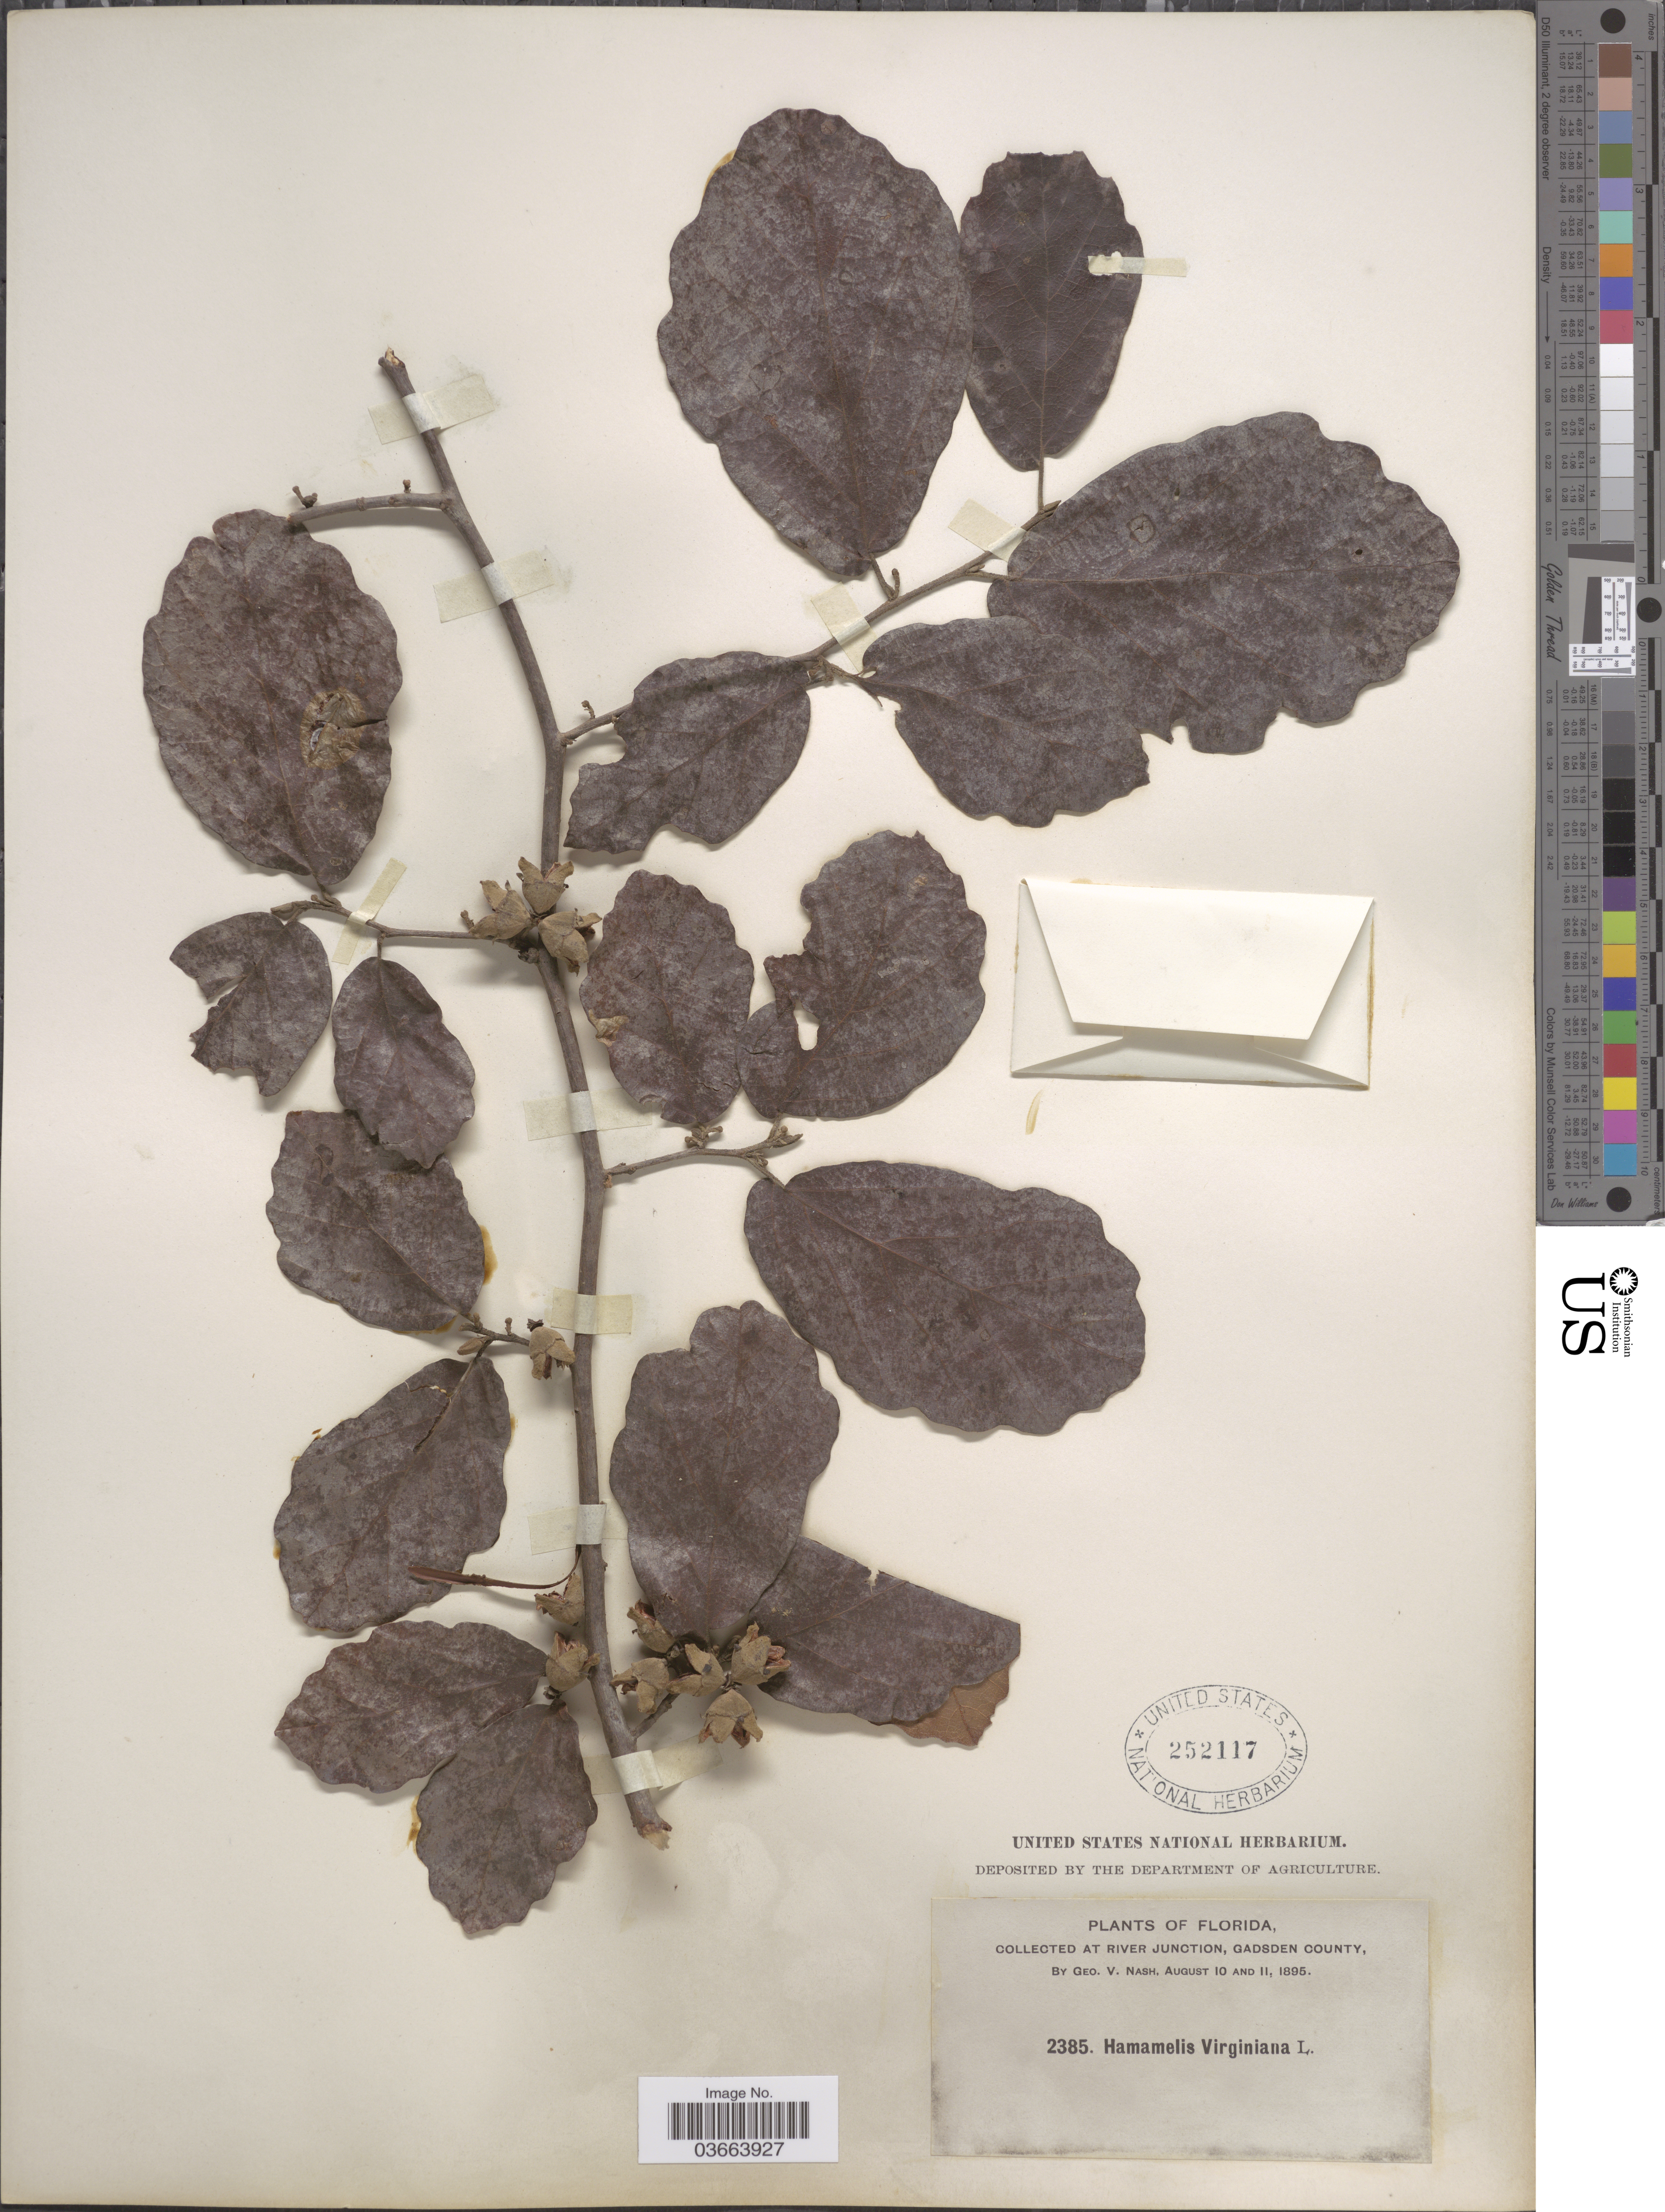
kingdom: Plantae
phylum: Tracheophyta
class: Magnoliopsida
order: Saxifragales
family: Hamamelidaceae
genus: Hamamelis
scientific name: Hamamelis virginiana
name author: L.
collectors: G. V. Nash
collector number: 2385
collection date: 1895-08-10/1895-08-11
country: United States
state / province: Florida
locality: River Junction, Gadsden County.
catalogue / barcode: US 252117